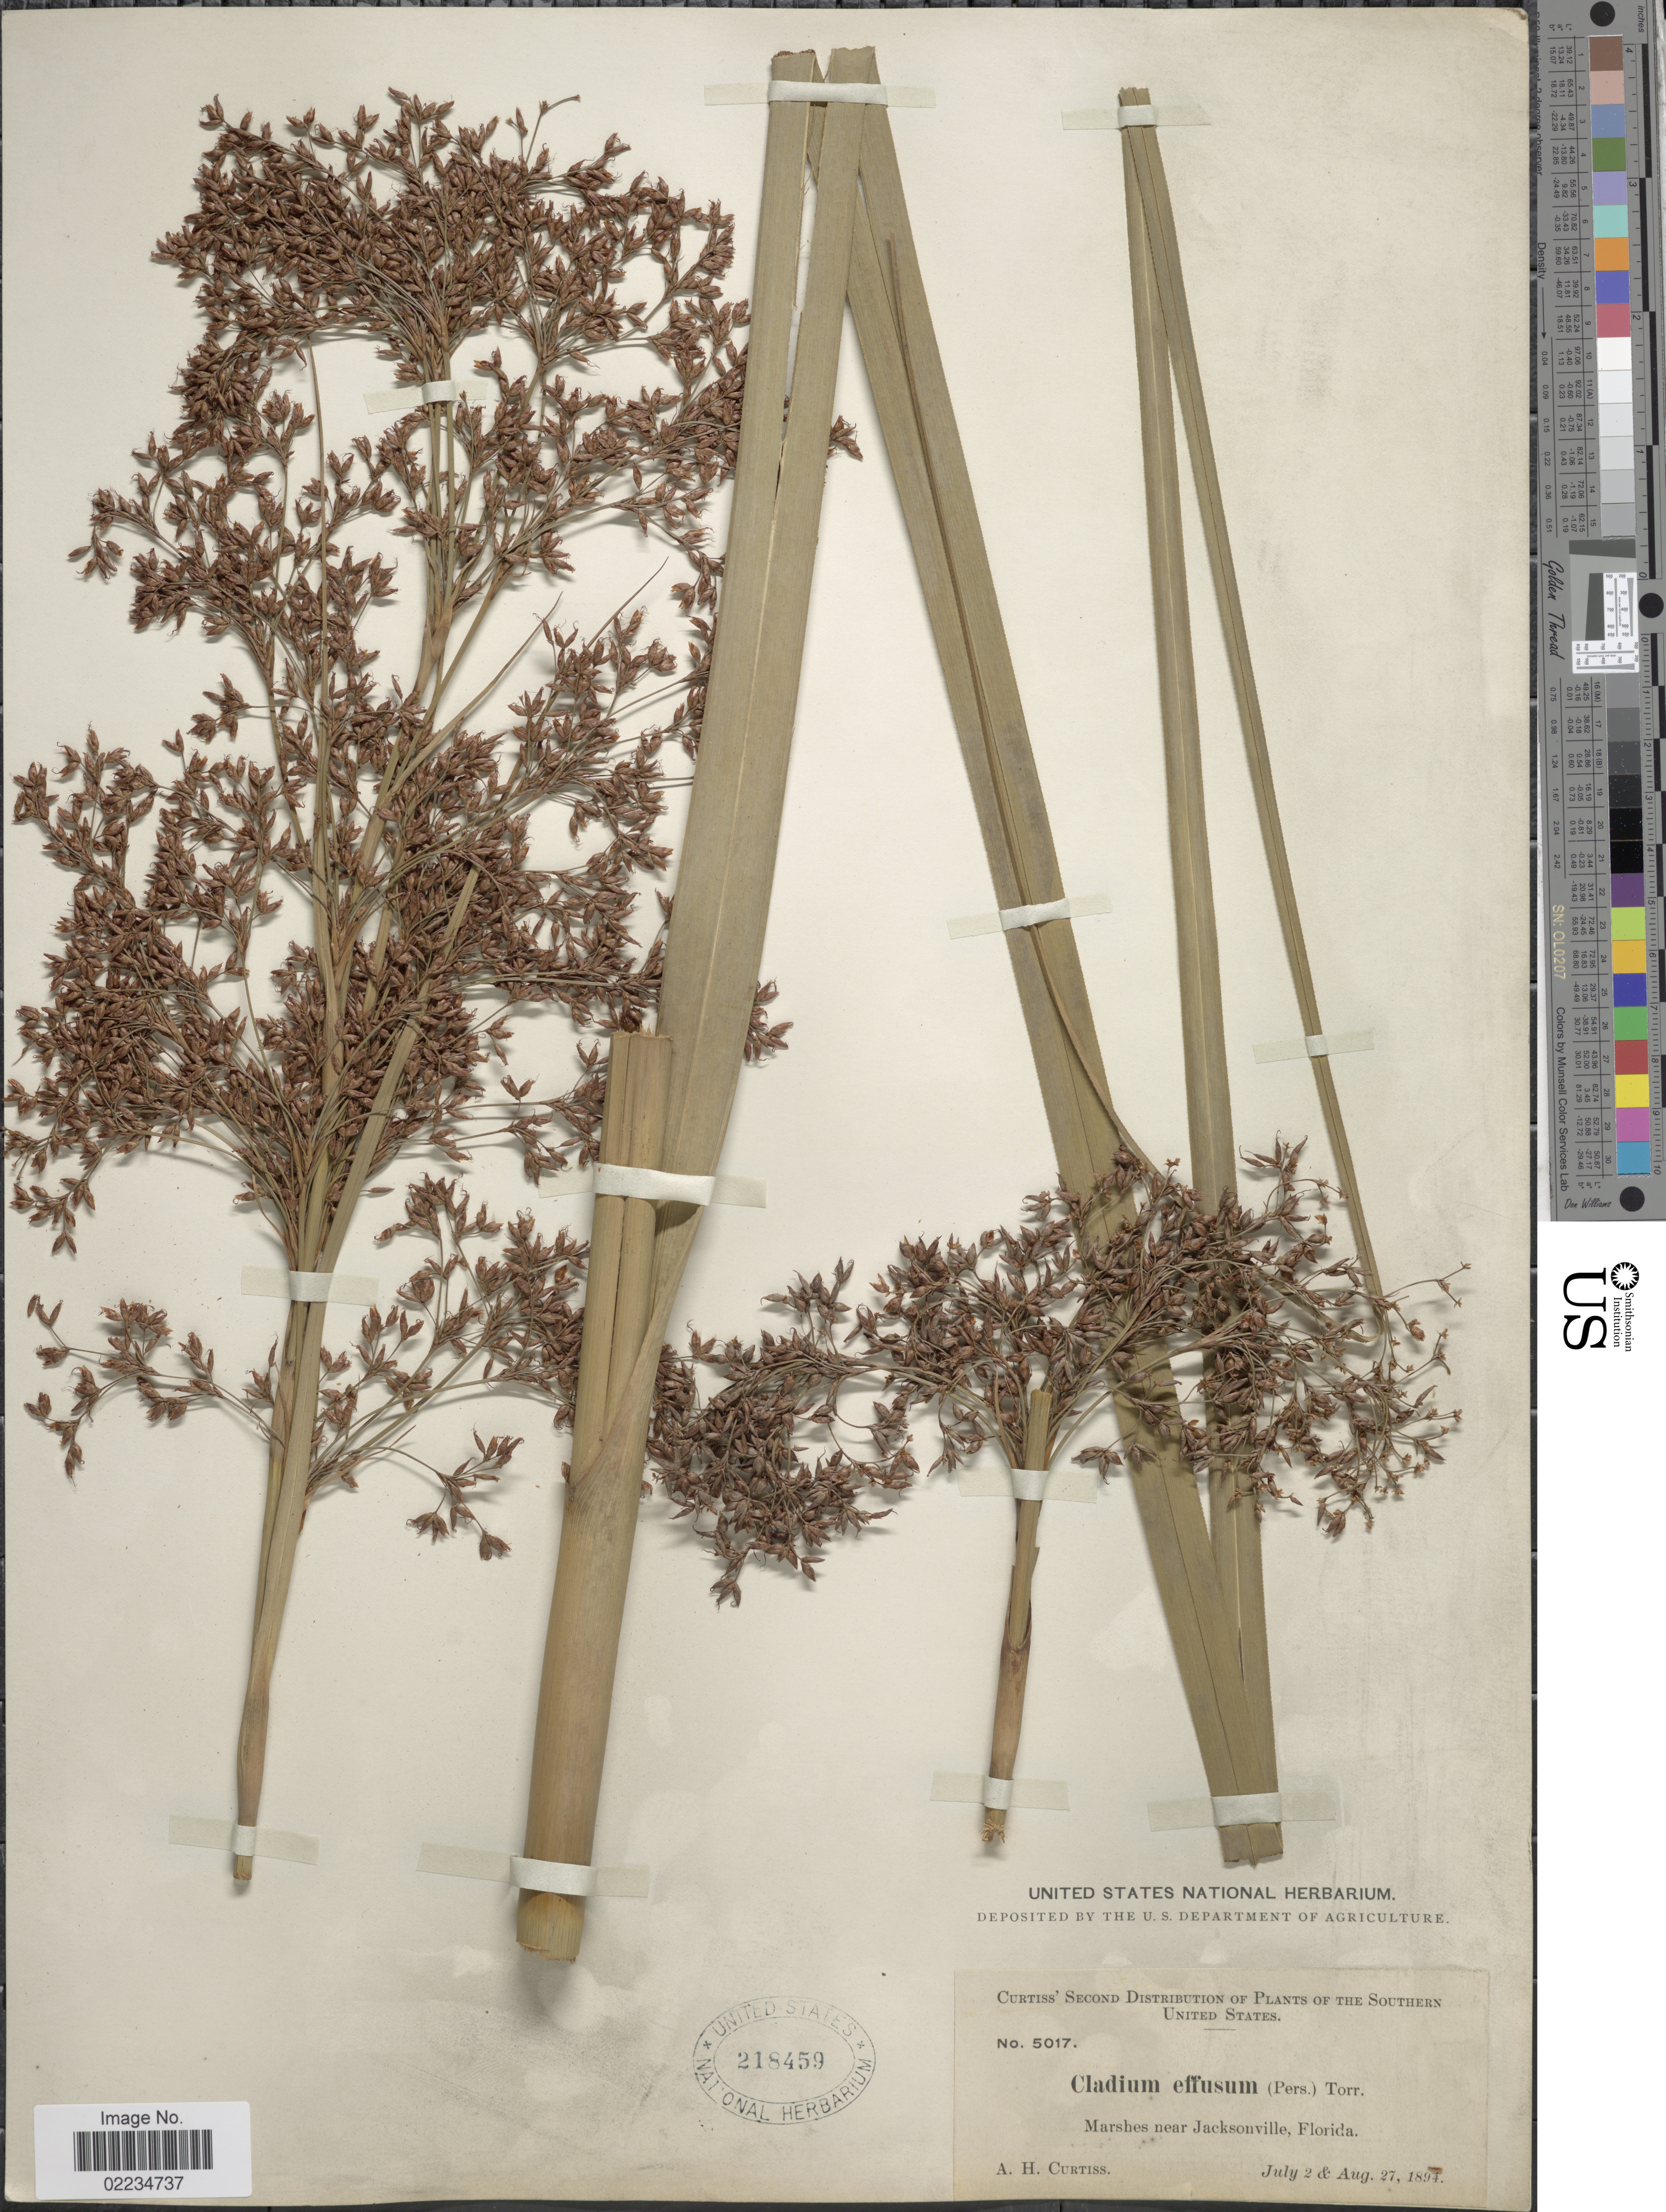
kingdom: Plantae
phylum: Tracheophyta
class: Liliopsida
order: Poales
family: Cyperaceae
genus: Cladium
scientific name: Cladium jamaicense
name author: Crantz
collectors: A. H. Curtiss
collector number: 5017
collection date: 1894-07-02/1894-08-27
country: United States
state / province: Florida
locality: The Southern United States, Marshes near Jacksonville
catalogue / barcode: US 218459